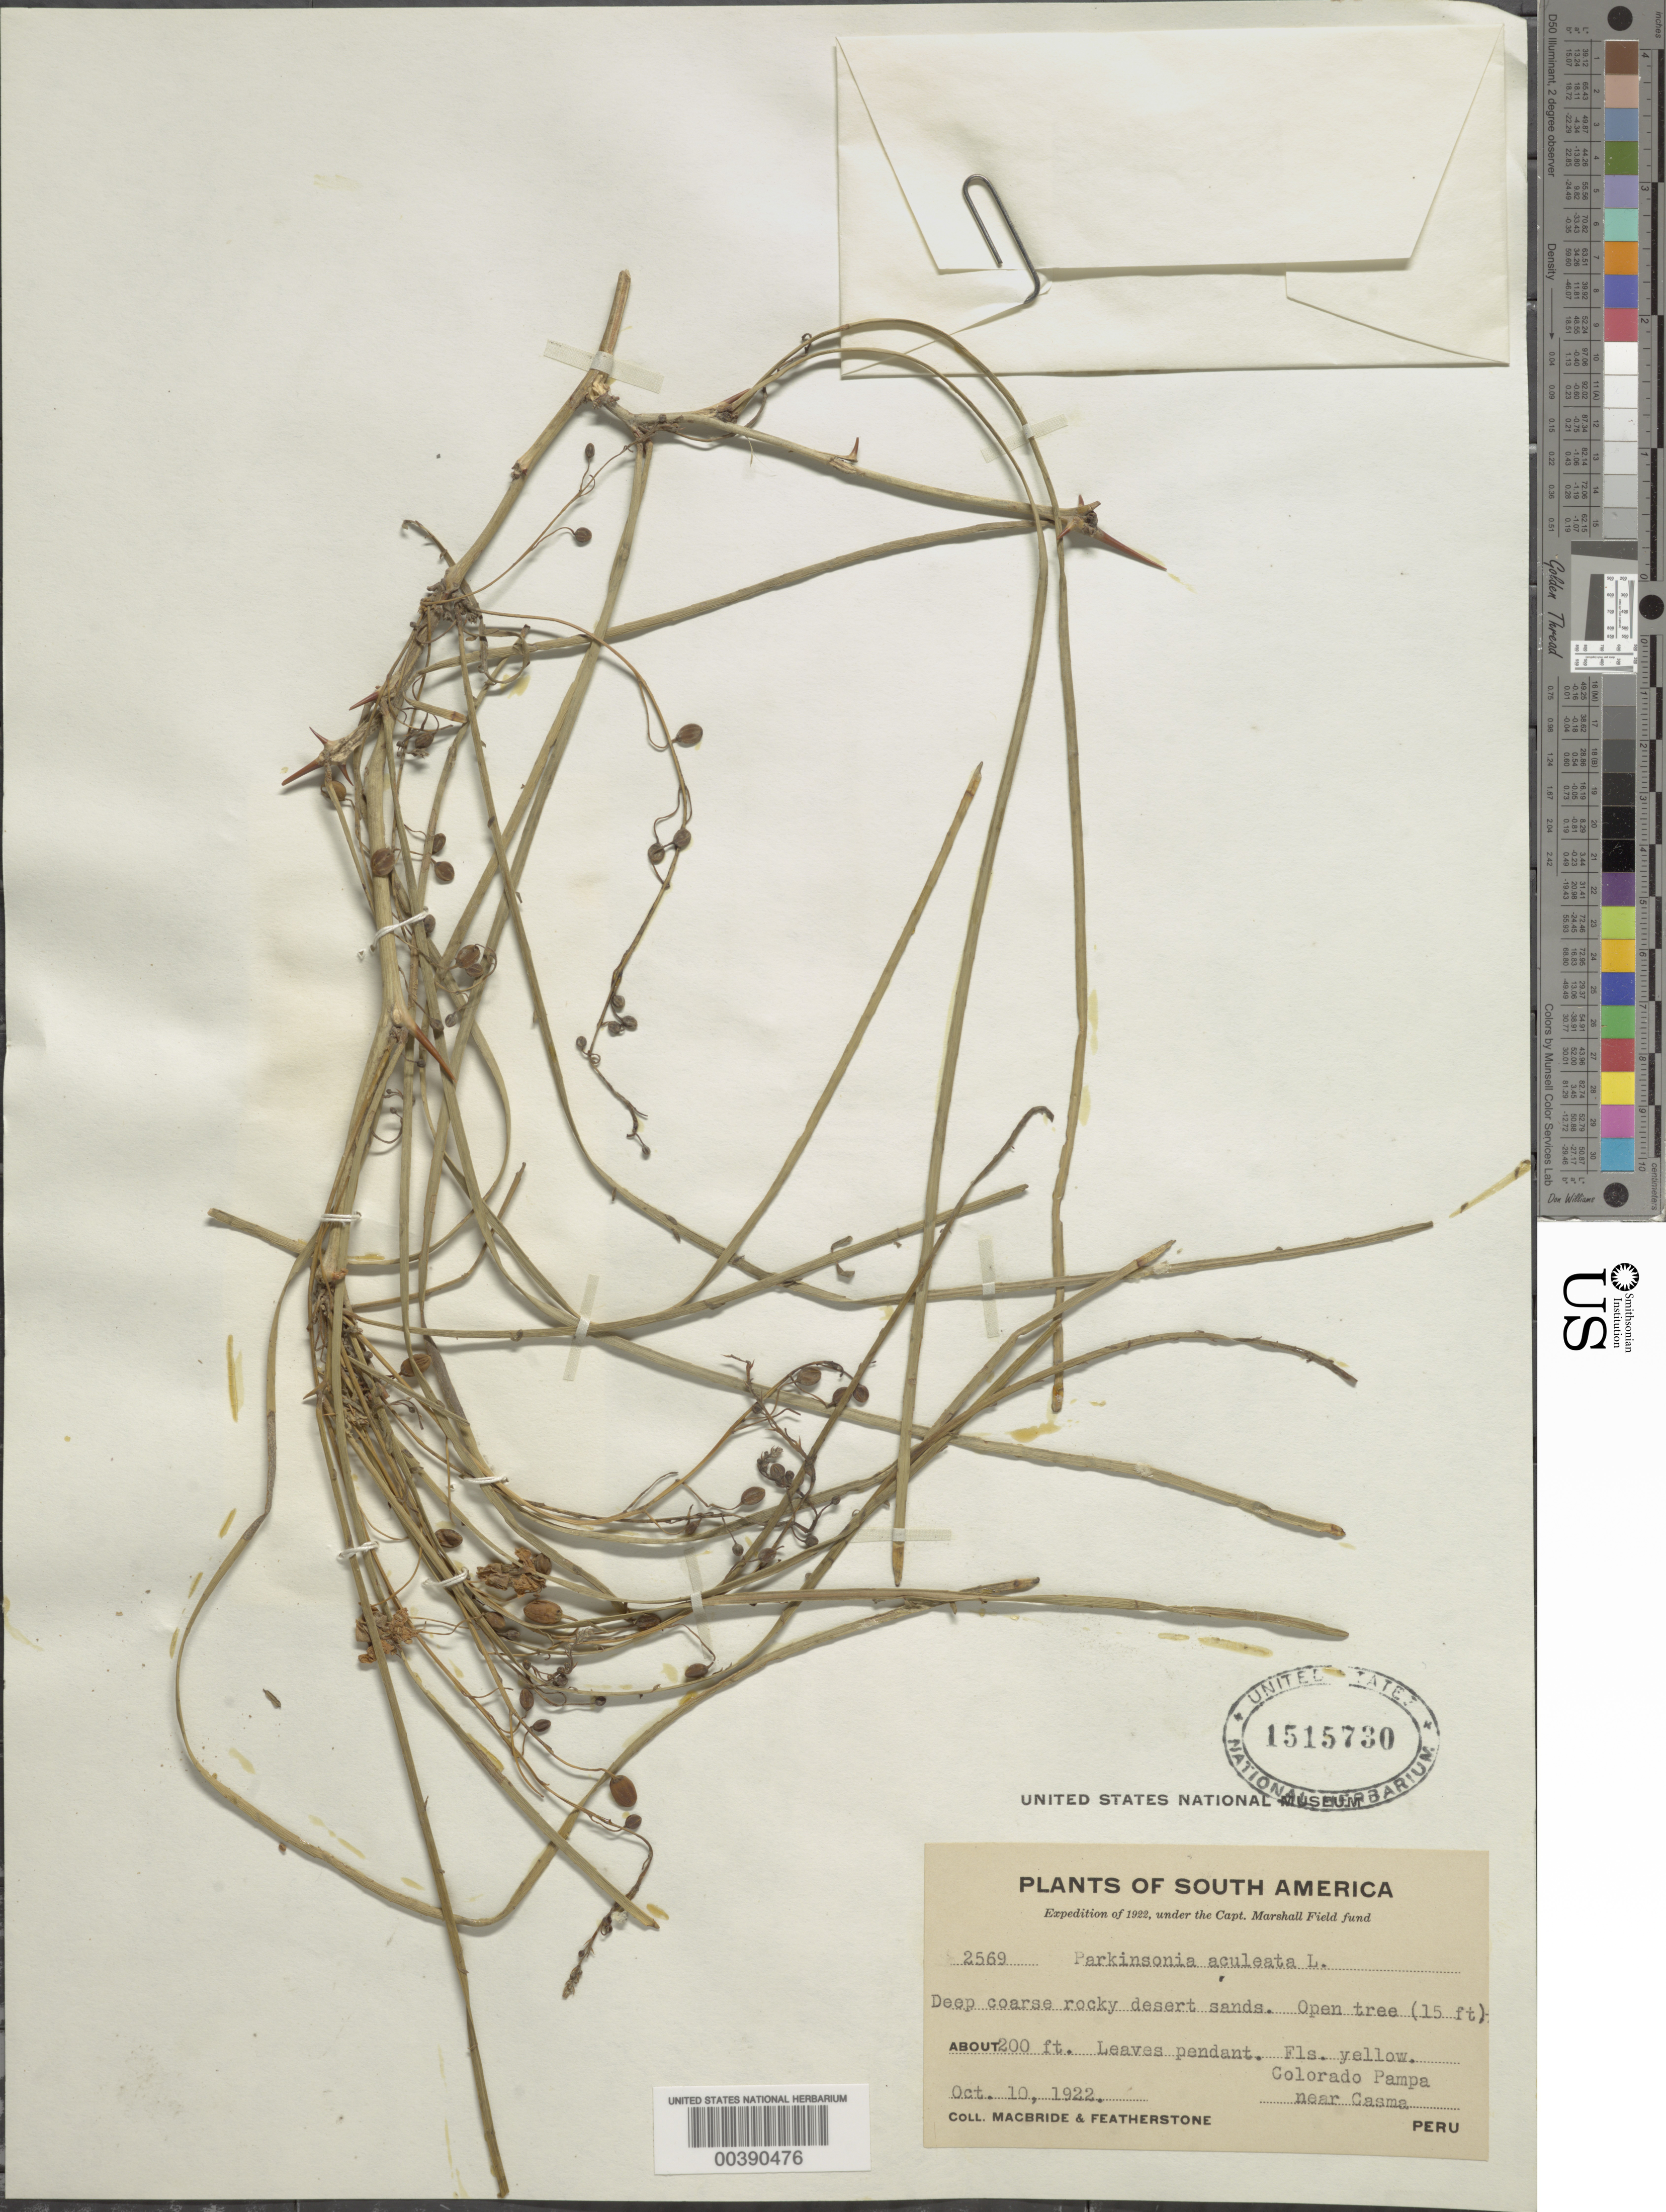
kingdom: Plantae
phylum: Tracheophyta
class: Magnoliopsida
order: Fabales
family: Fabaceae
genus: Parkinsonia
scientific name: Parkinsonia aculeata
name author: L.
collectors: J. F. Macbride & W. Featherstone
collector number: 2569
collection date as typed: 10 Oct 1922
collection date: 1922-10-10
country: Peru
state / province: Ancash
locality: Colorada Pampa near Casma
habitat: Deep coarse rocky desert sands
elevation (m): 61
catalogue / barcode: US 1515730